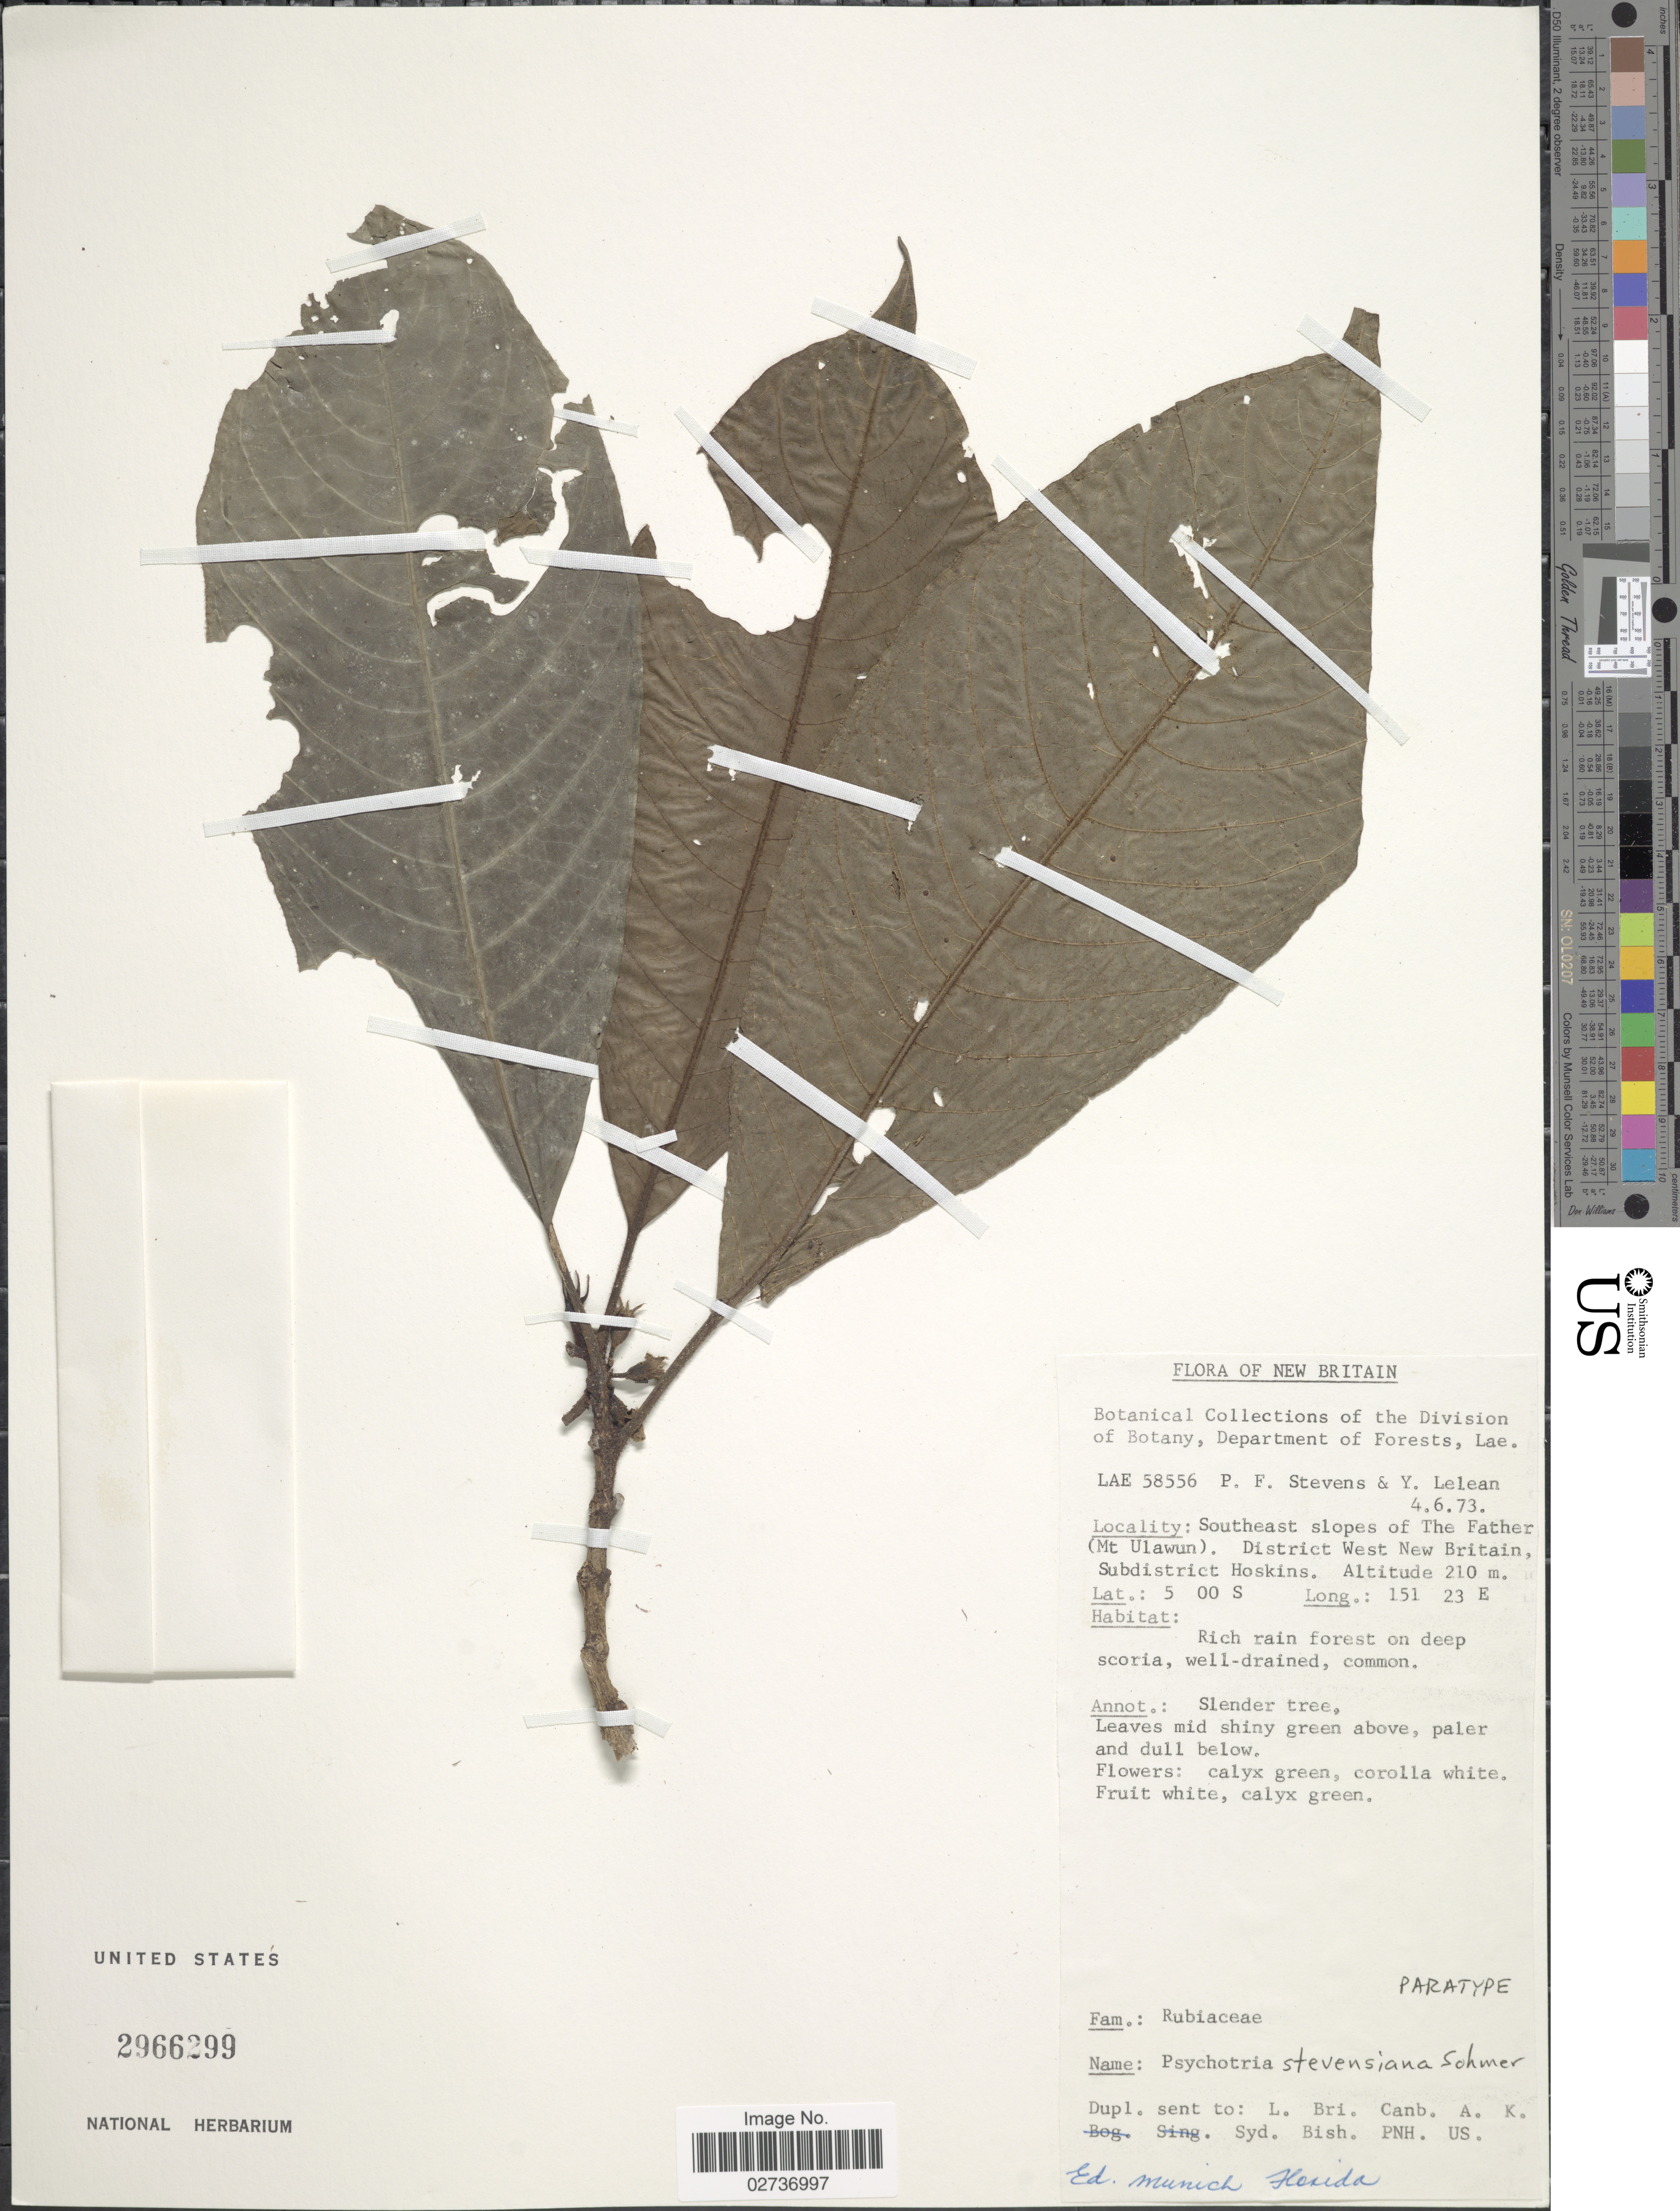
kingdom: Plantae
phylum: Tracheophyta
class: Magnoliopsida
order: Gentianales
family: Rubiaceae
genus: Psychotria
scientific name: Psychotria stevensiana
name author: Sohmer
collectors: P. F. Stevens & Y. Lelean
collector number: LAE58556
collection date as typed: Transcribed d/m/y: 4/6/73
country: Papua New Guinea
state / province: West New Britain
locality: New Britain. Southeast slopes of The Father (Mt. Ulawun). District West New Britain, Subdistrict Hoskins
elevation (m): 210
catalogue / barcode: US 2966299